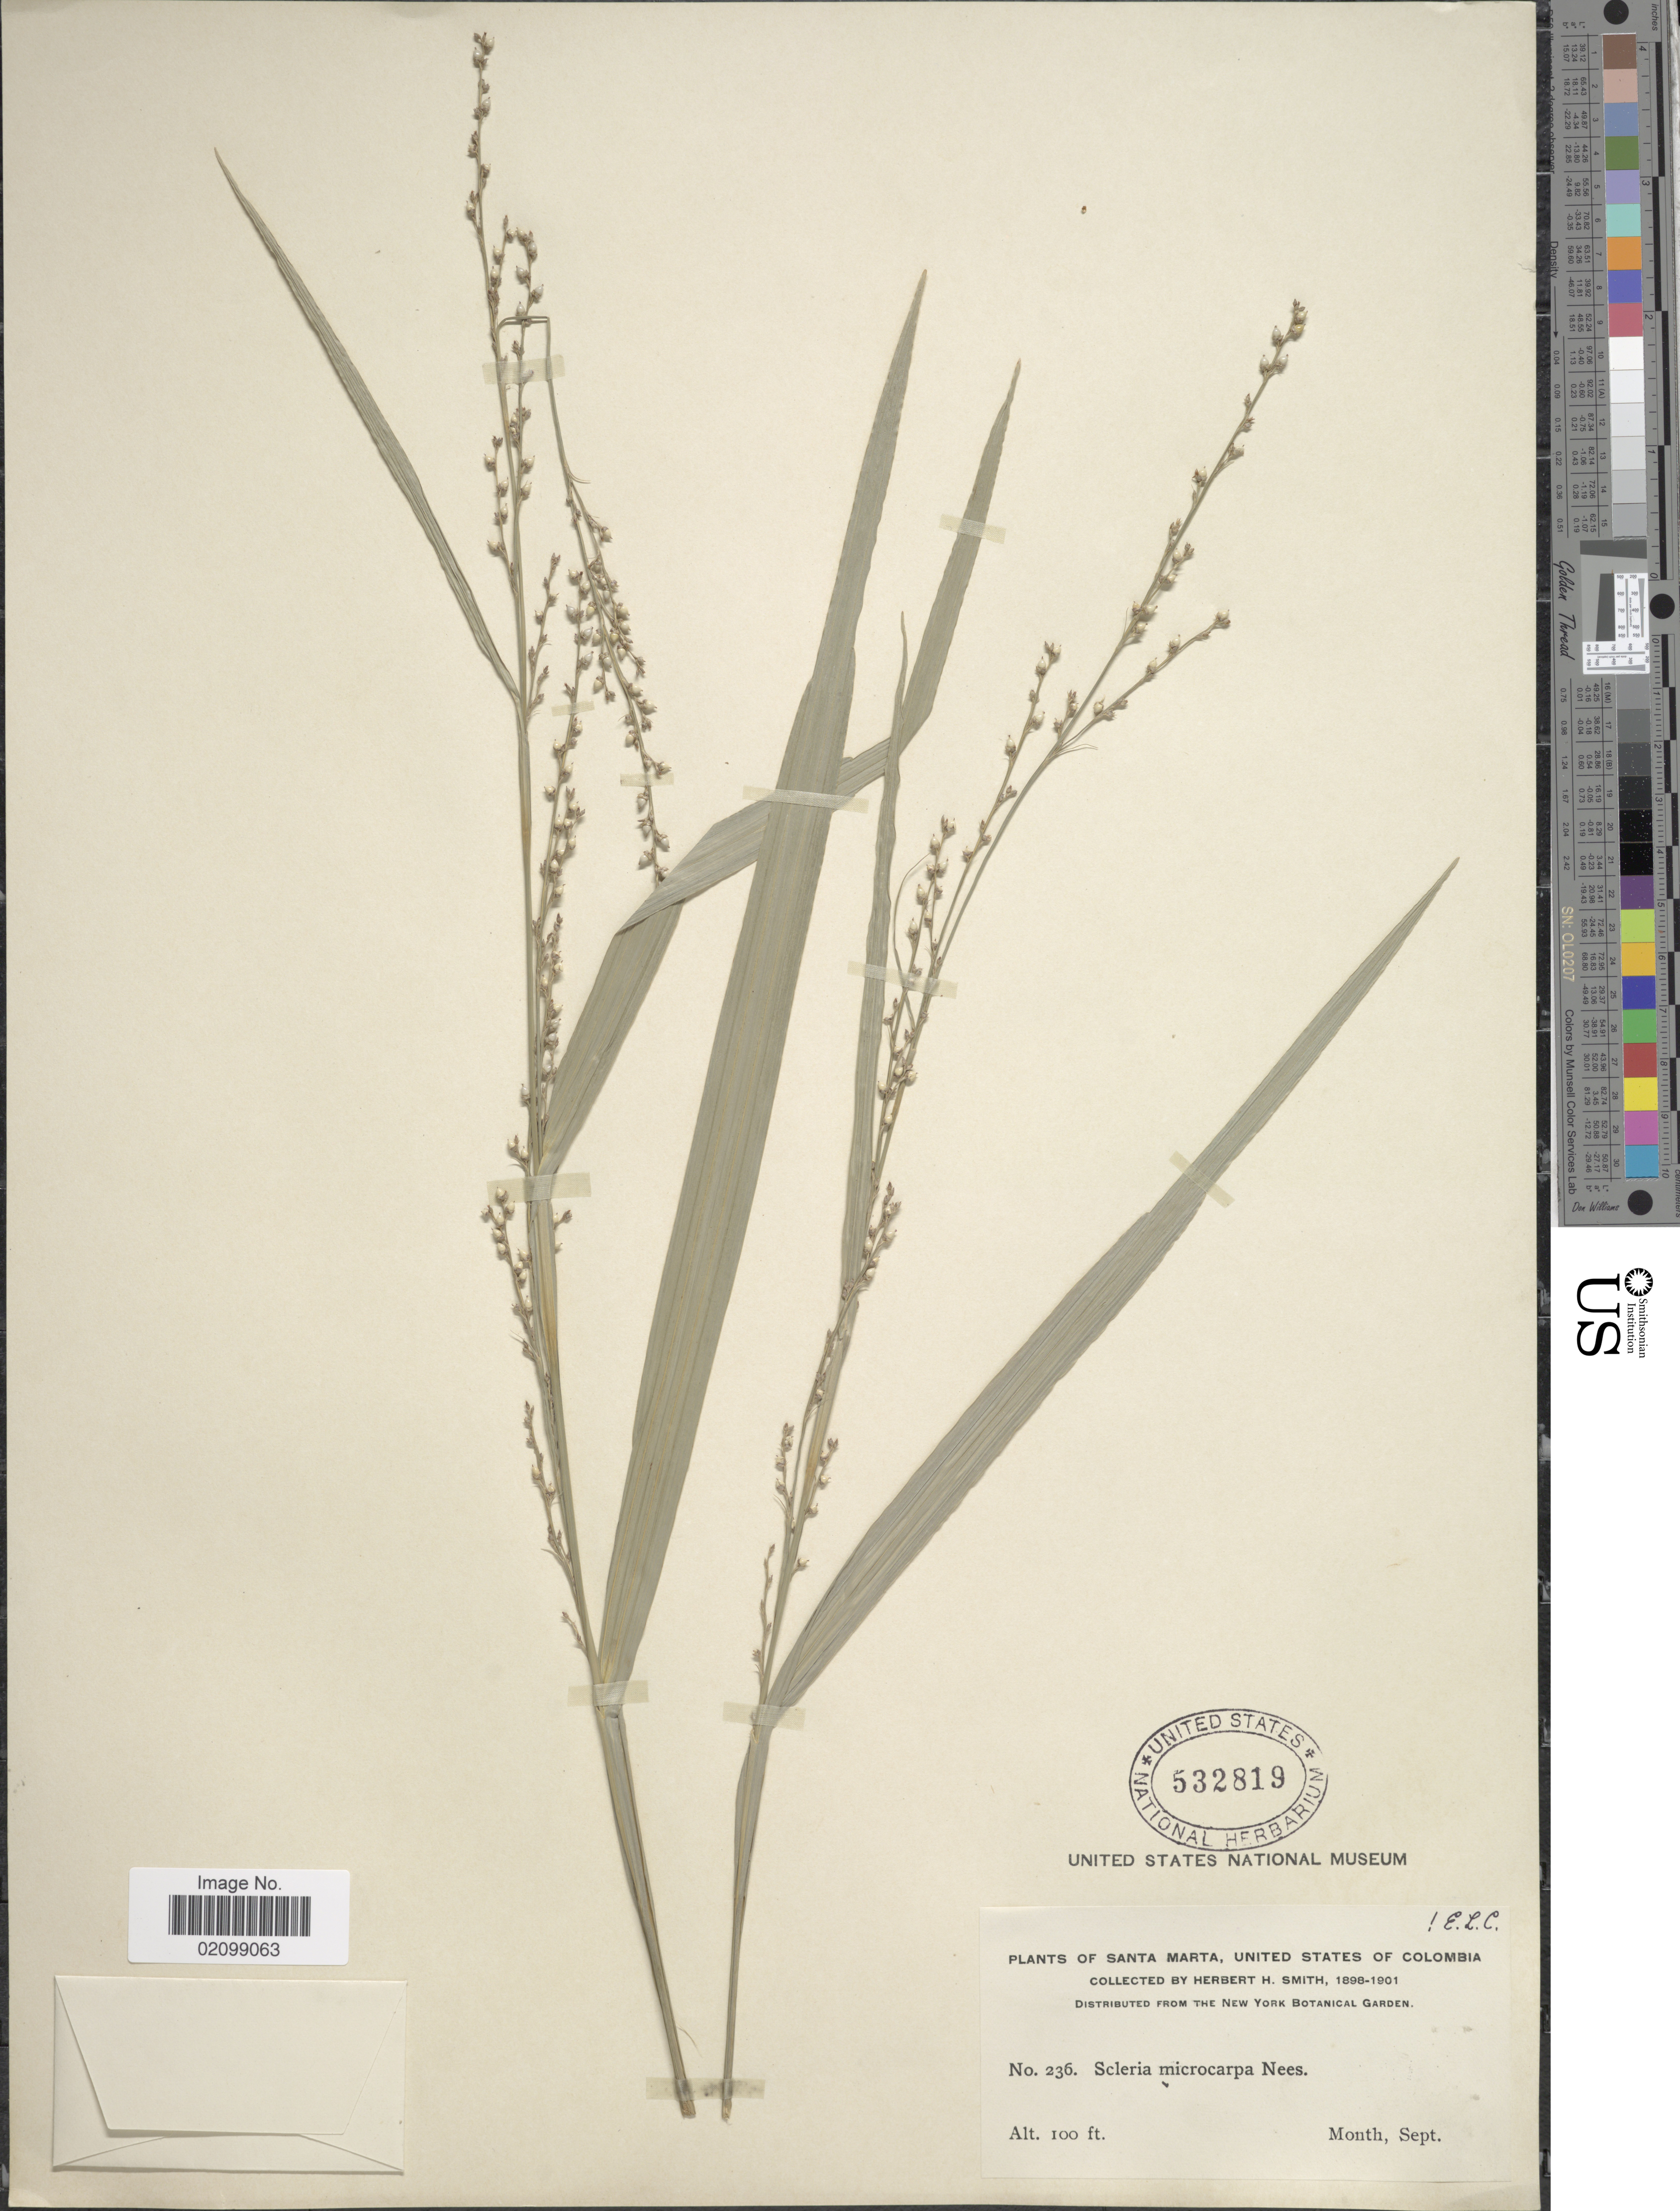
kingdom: Plantae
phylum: Tracheophyta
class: Liliopsida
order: Poales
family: Cyperaceae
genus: Scleria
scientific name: Scleria microcarpa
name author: Nees ex Kunth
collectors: Herbert H. Smith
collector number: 236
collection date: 1898-09/1901-09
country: Colombia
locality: Santa Marta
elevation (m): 30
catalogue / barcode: US 532819